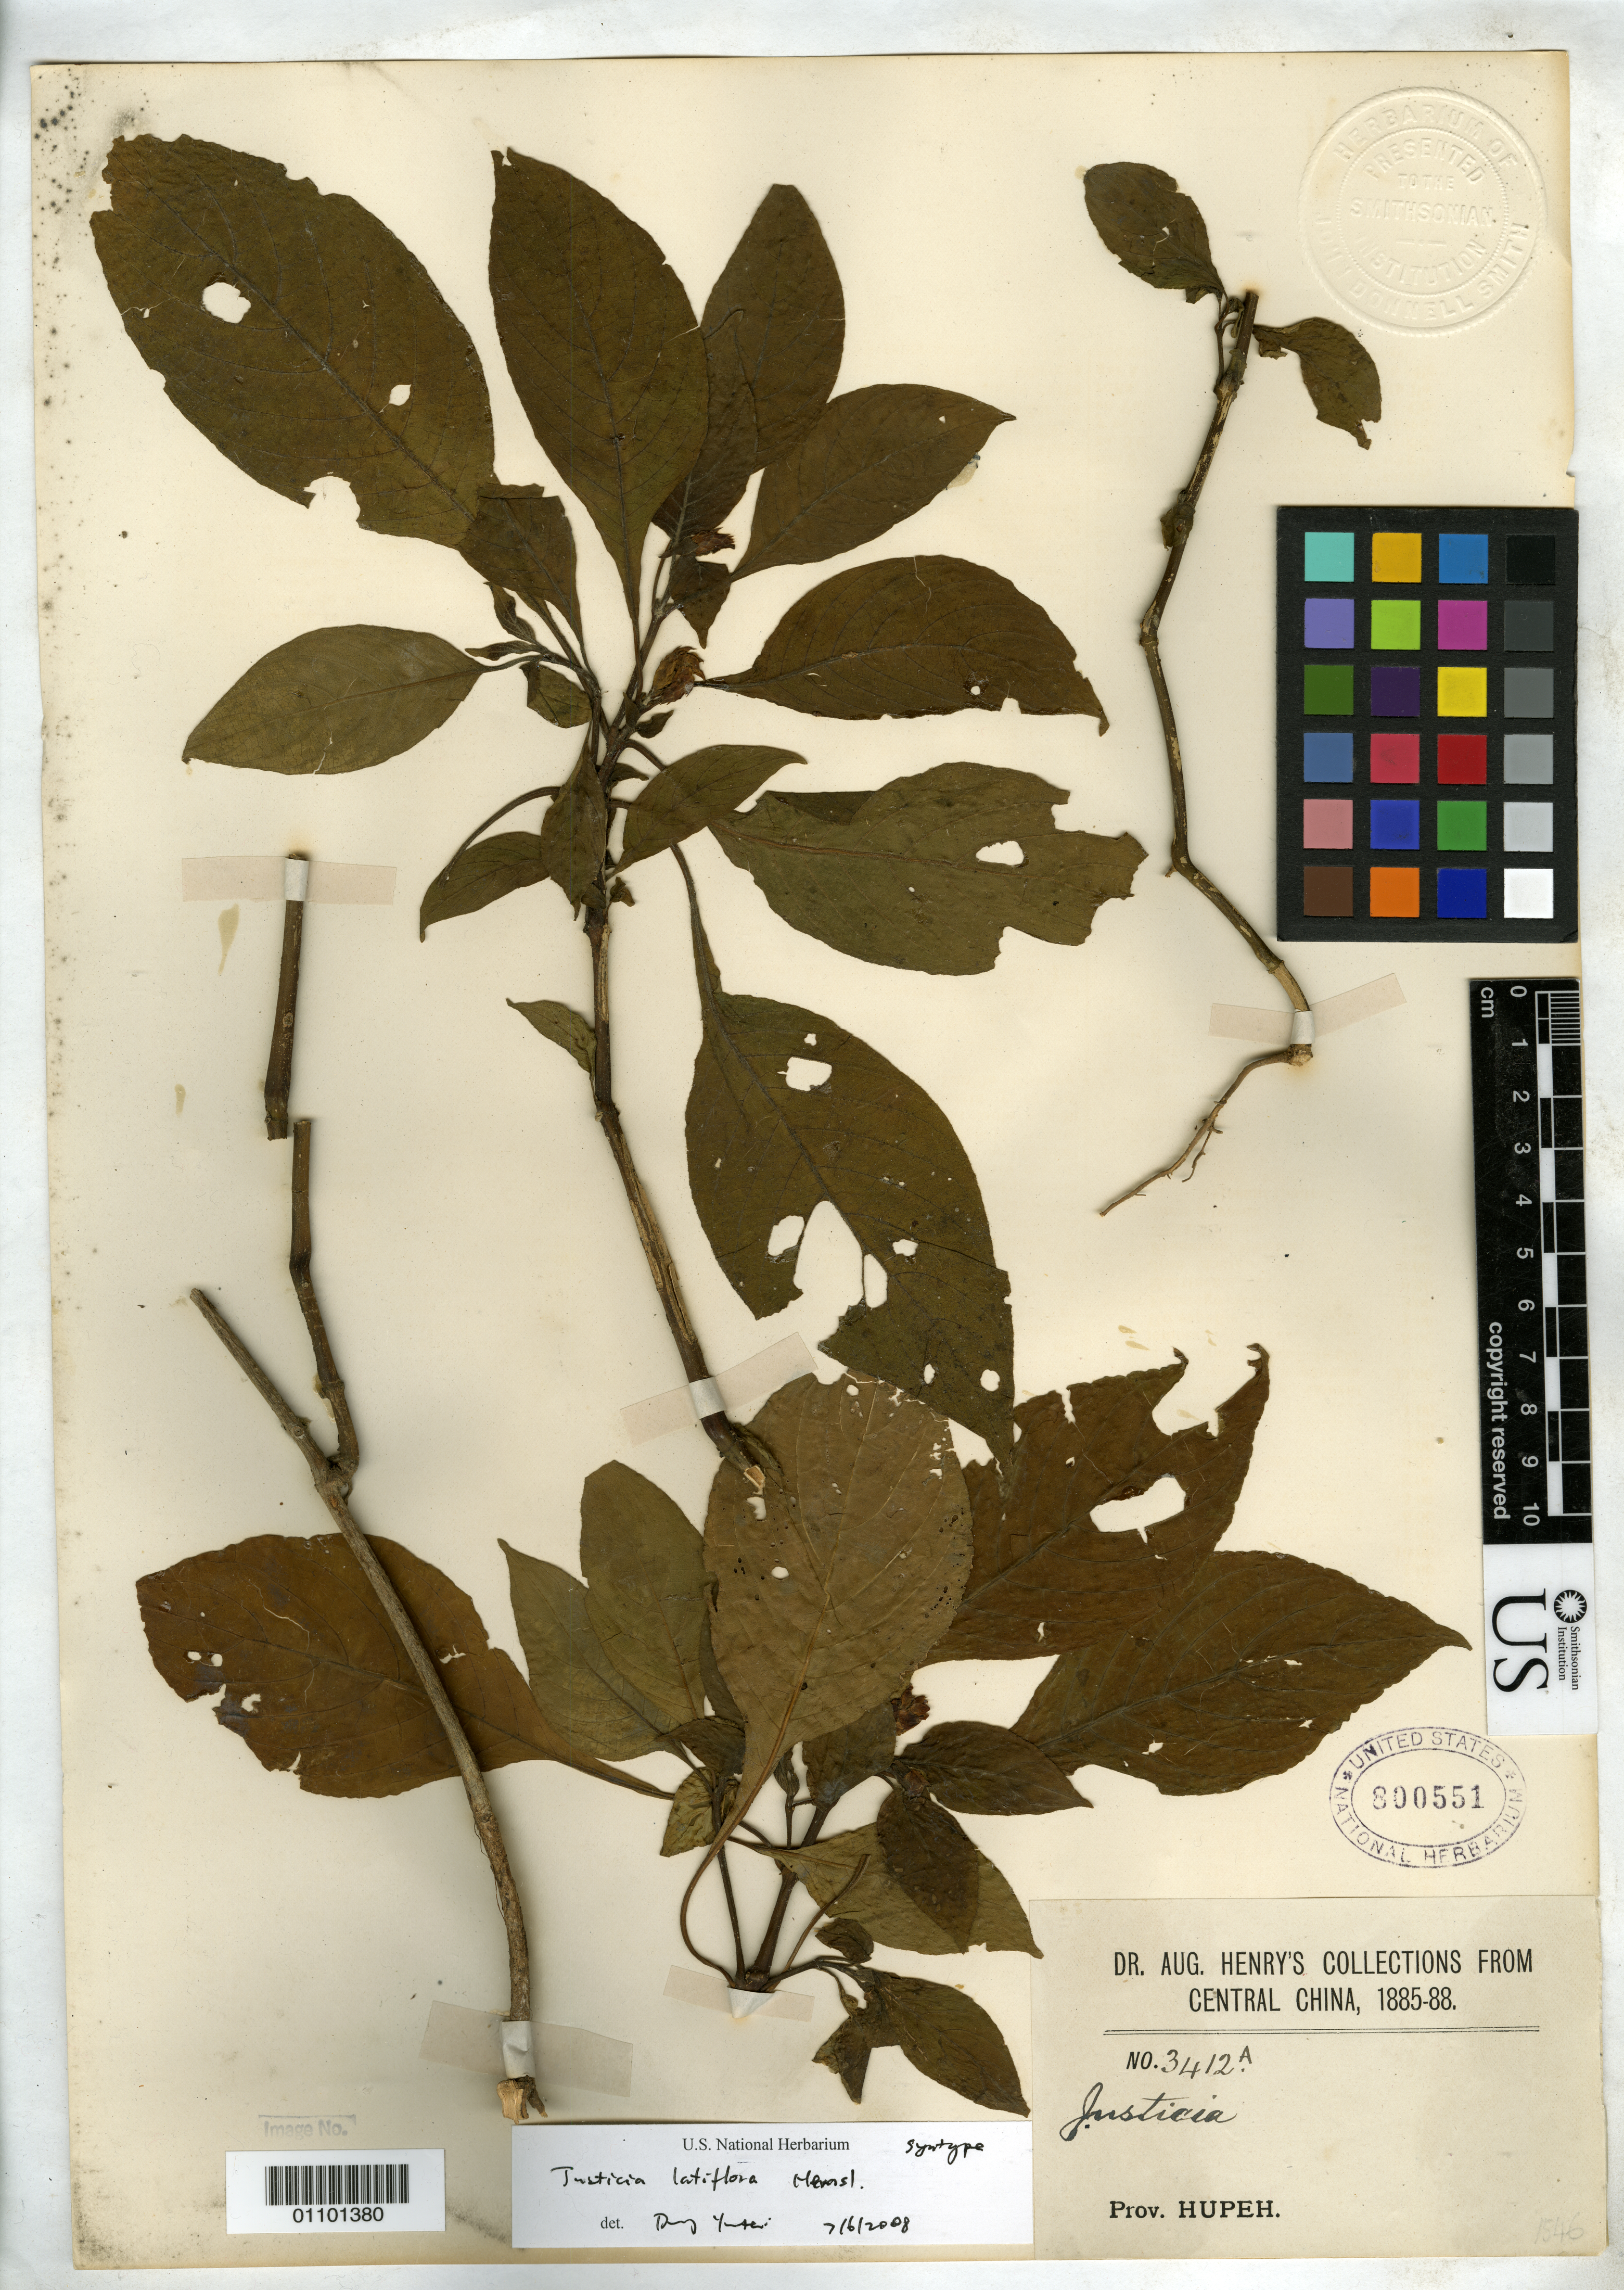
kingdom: Plantae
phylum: Tracheophyta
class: Magnoliopsida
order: Lamiales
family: Acanthaceae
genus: Justicia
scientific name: Justicia latiflora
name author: Hemsl. in F.B. Forbes & Hemsl.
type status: Syntype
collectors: A. Henry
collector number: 3412 A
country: China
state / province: Hubei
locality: Prov. Hupeh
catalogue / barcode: US 800551